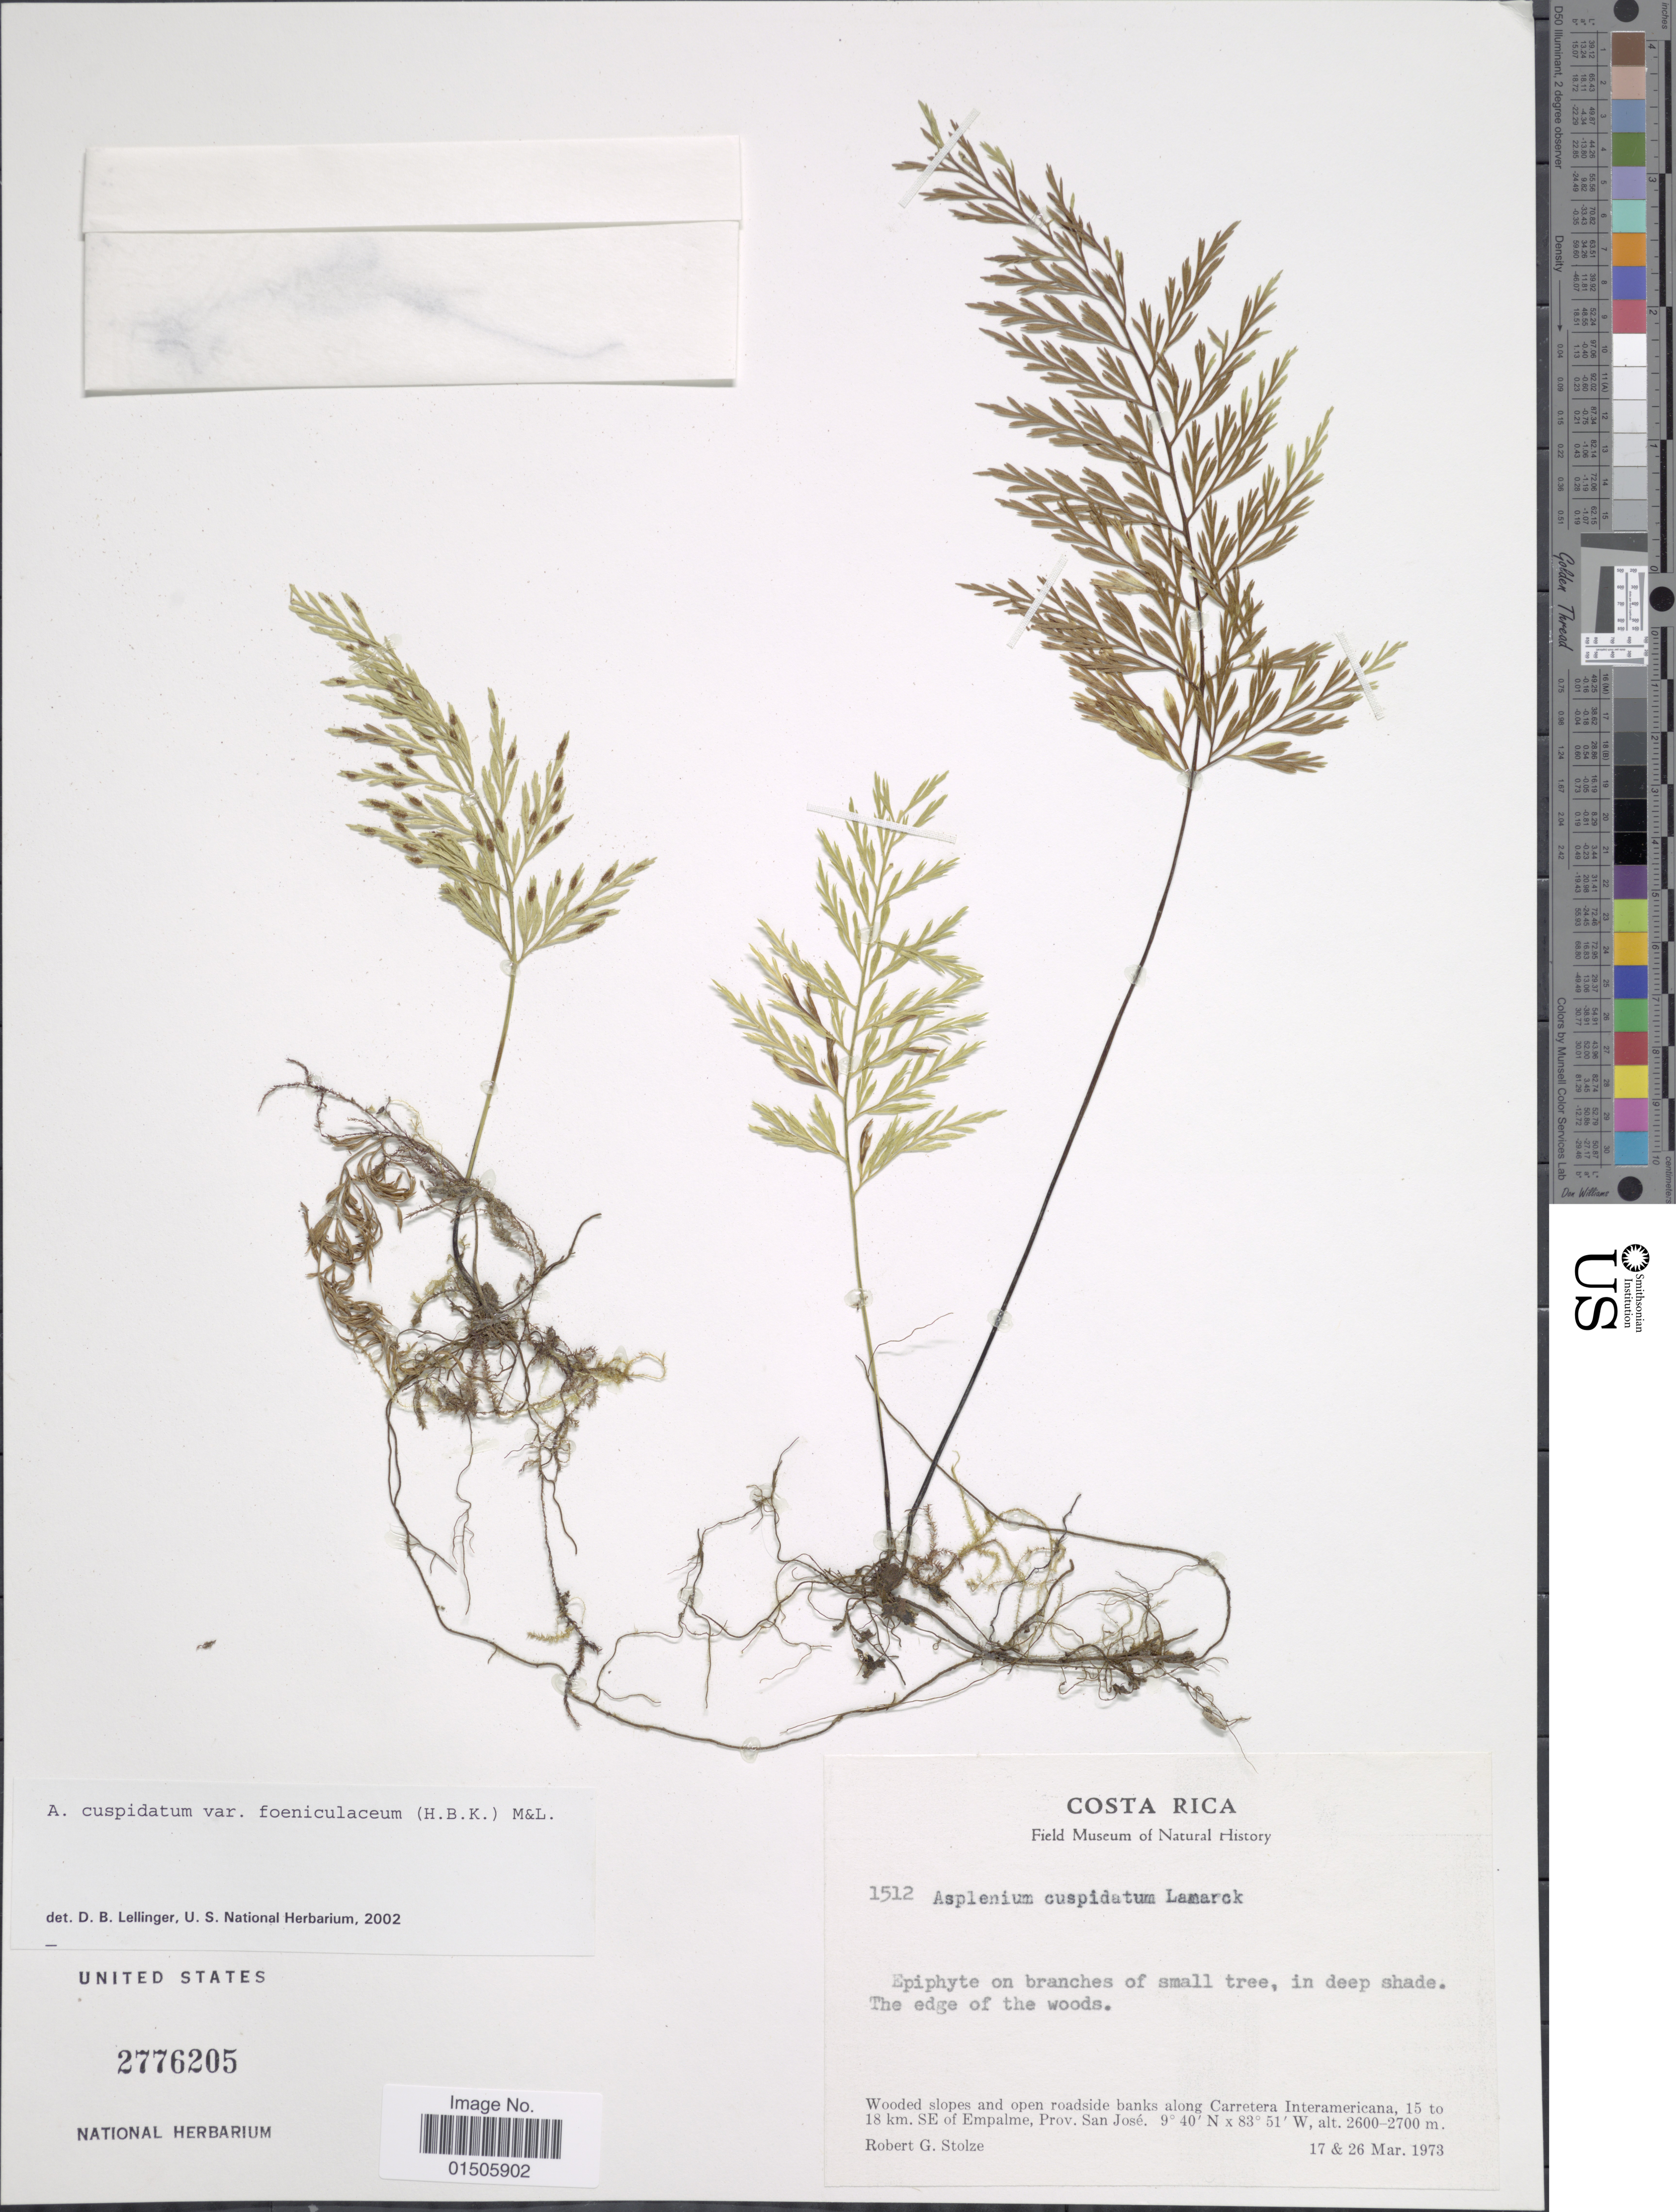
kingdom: Plantae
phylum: Tracheophyta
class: Polypodiopsida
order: Polypodiales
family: Aspleniaceae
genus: Asplenium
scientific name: Asplenium cuspidatum var. foeniculaceum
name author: (Kunth) C.V. Morton & Lellinger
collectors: R. G. Stolze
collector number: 1512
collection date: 1973-03-17/1973-03-26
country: Costa Rica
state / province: San José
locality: Wooded slopes and open roadsides banks along Carretera Interamerican, 15 to 18 km. SE of Empalme. Prov. San Jose.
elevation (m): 2600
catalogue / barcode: US 2776205